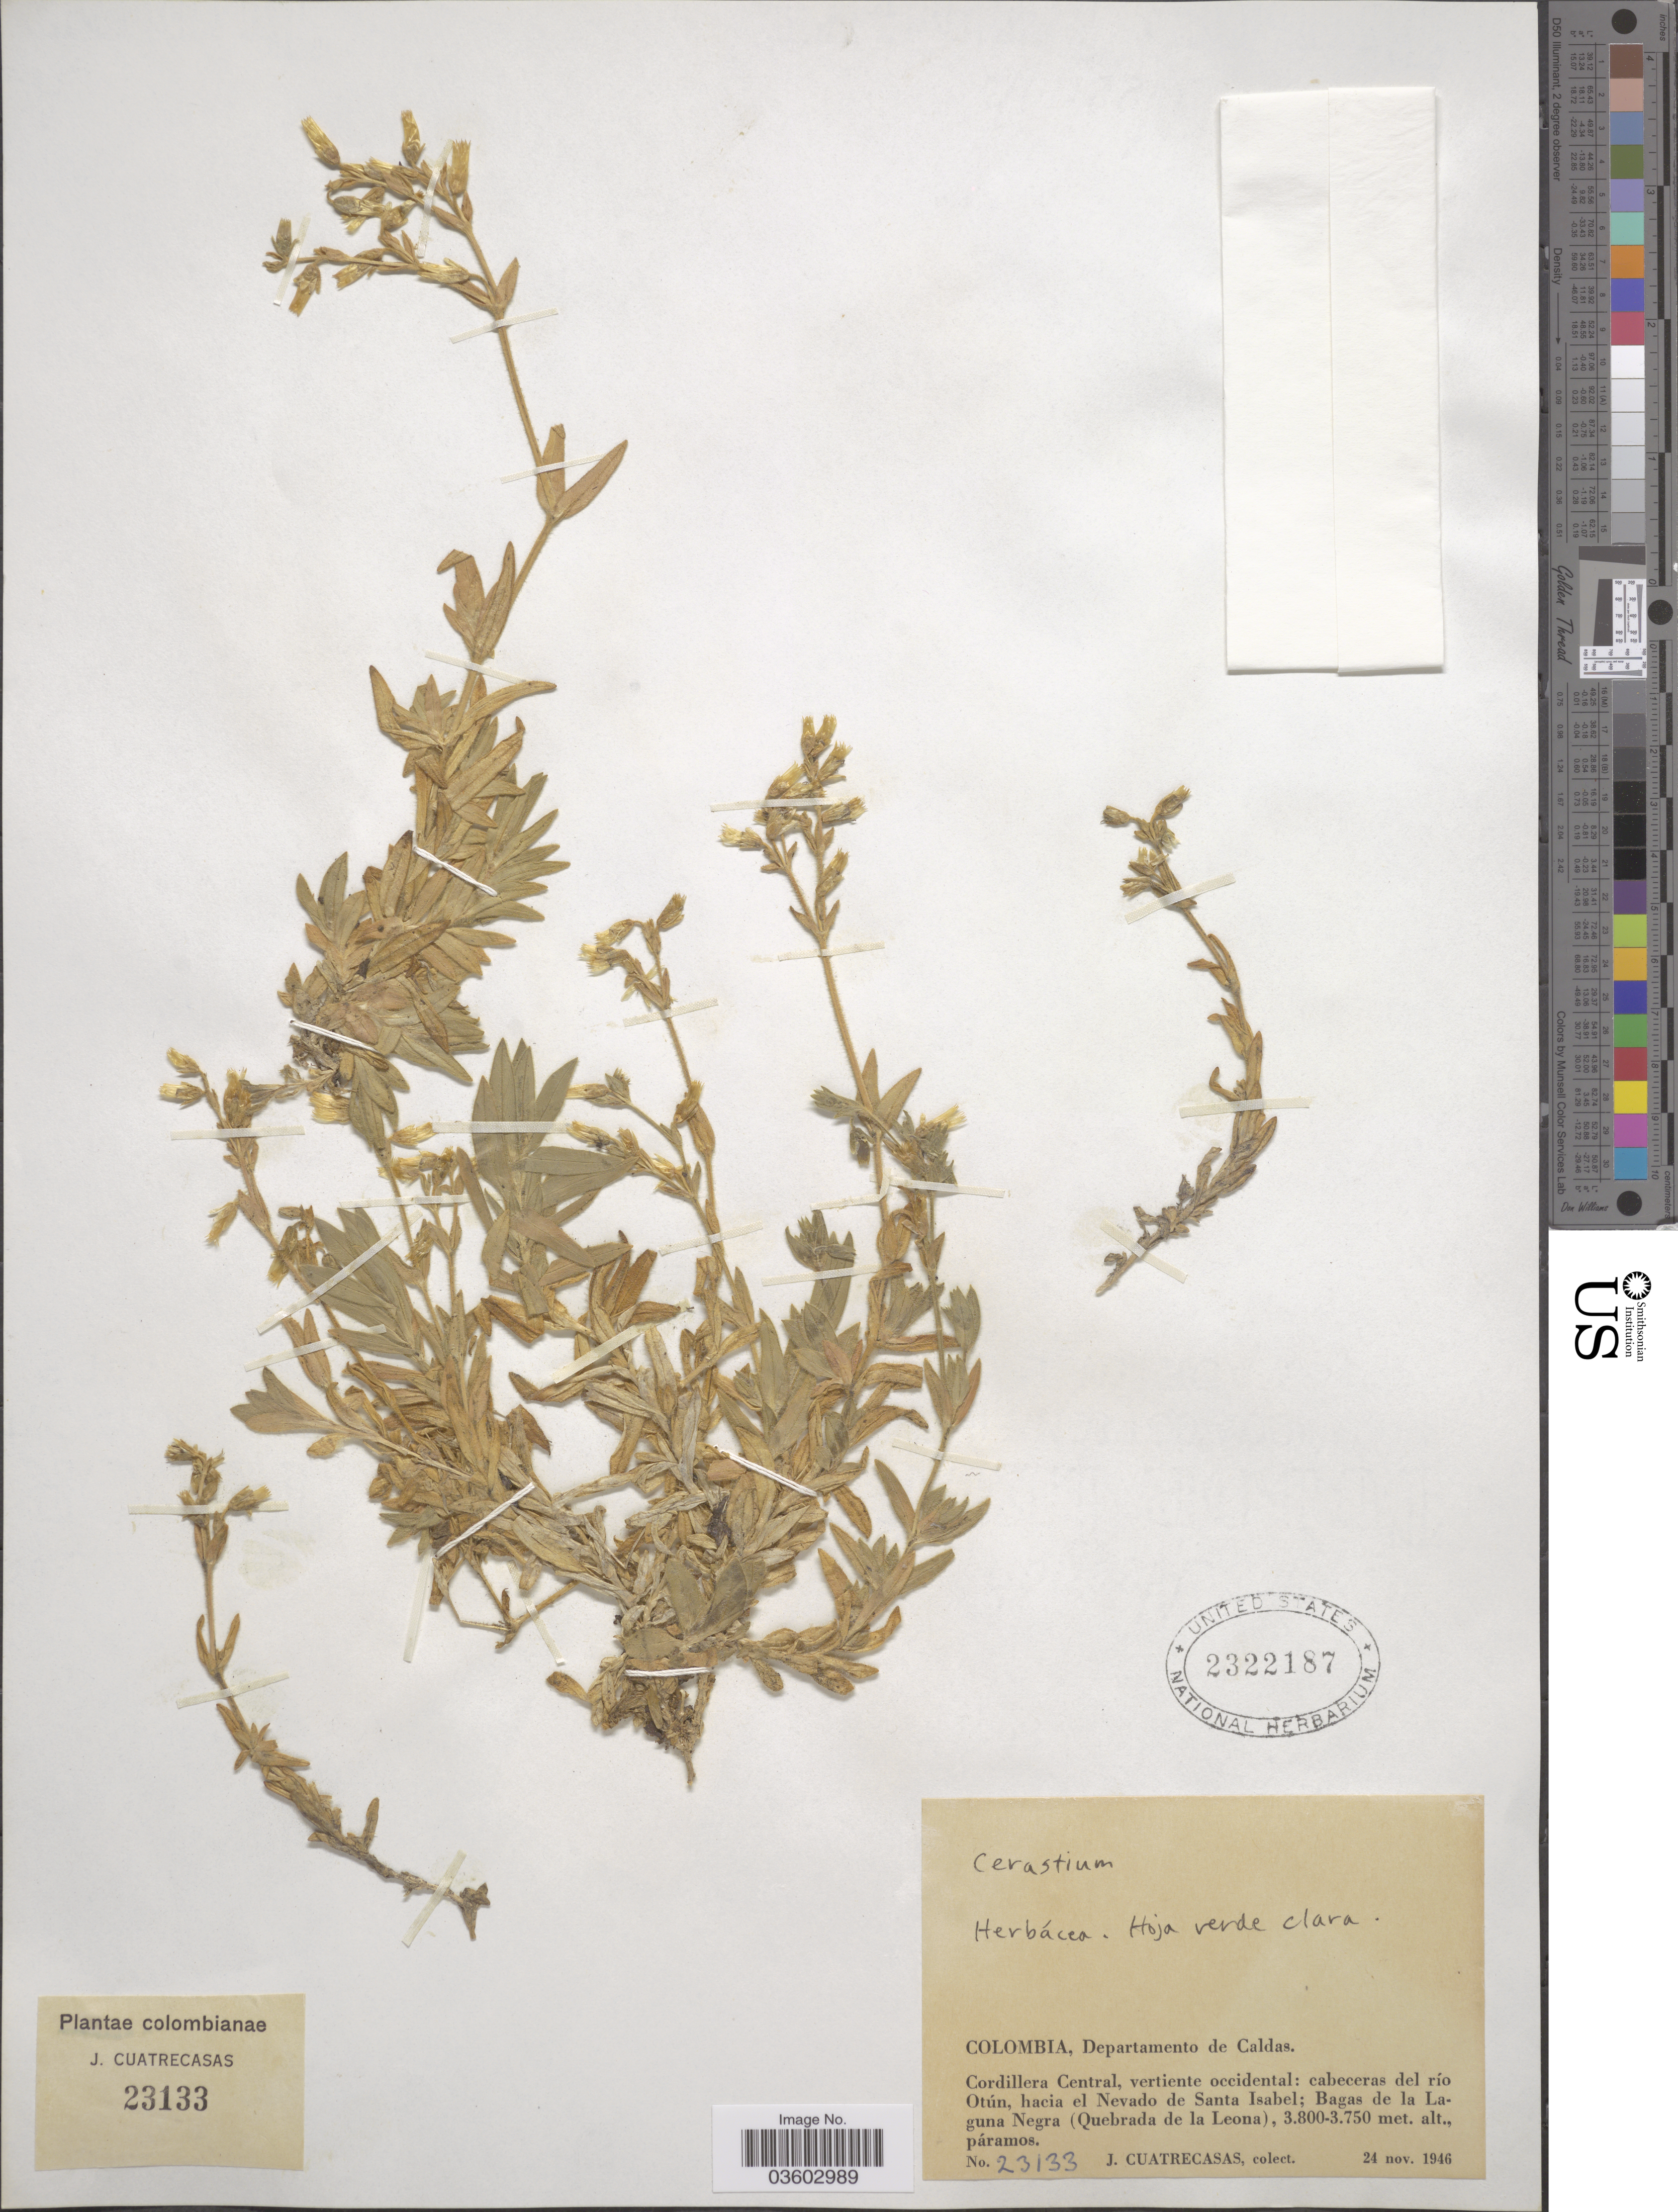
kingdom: Plantae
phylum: Tracheophyta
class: Magnoliopsida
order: Caryophyllales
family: Caryophyllaceae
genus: Cerastium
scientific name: Cerastium sp.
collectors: J. Cuatrecasas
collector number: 23133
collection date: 1946-11-24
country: Colombia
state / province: Caldas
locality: Departamento de Caldas. Cordillera Central, vertiente occidental: cabeceras del río Otún, hacia el Nevado de Santa Isabel; Bagas de la Laguna Negra (Quebrada de la Leona), páramos.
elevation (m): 3750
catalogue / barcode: US 2322187